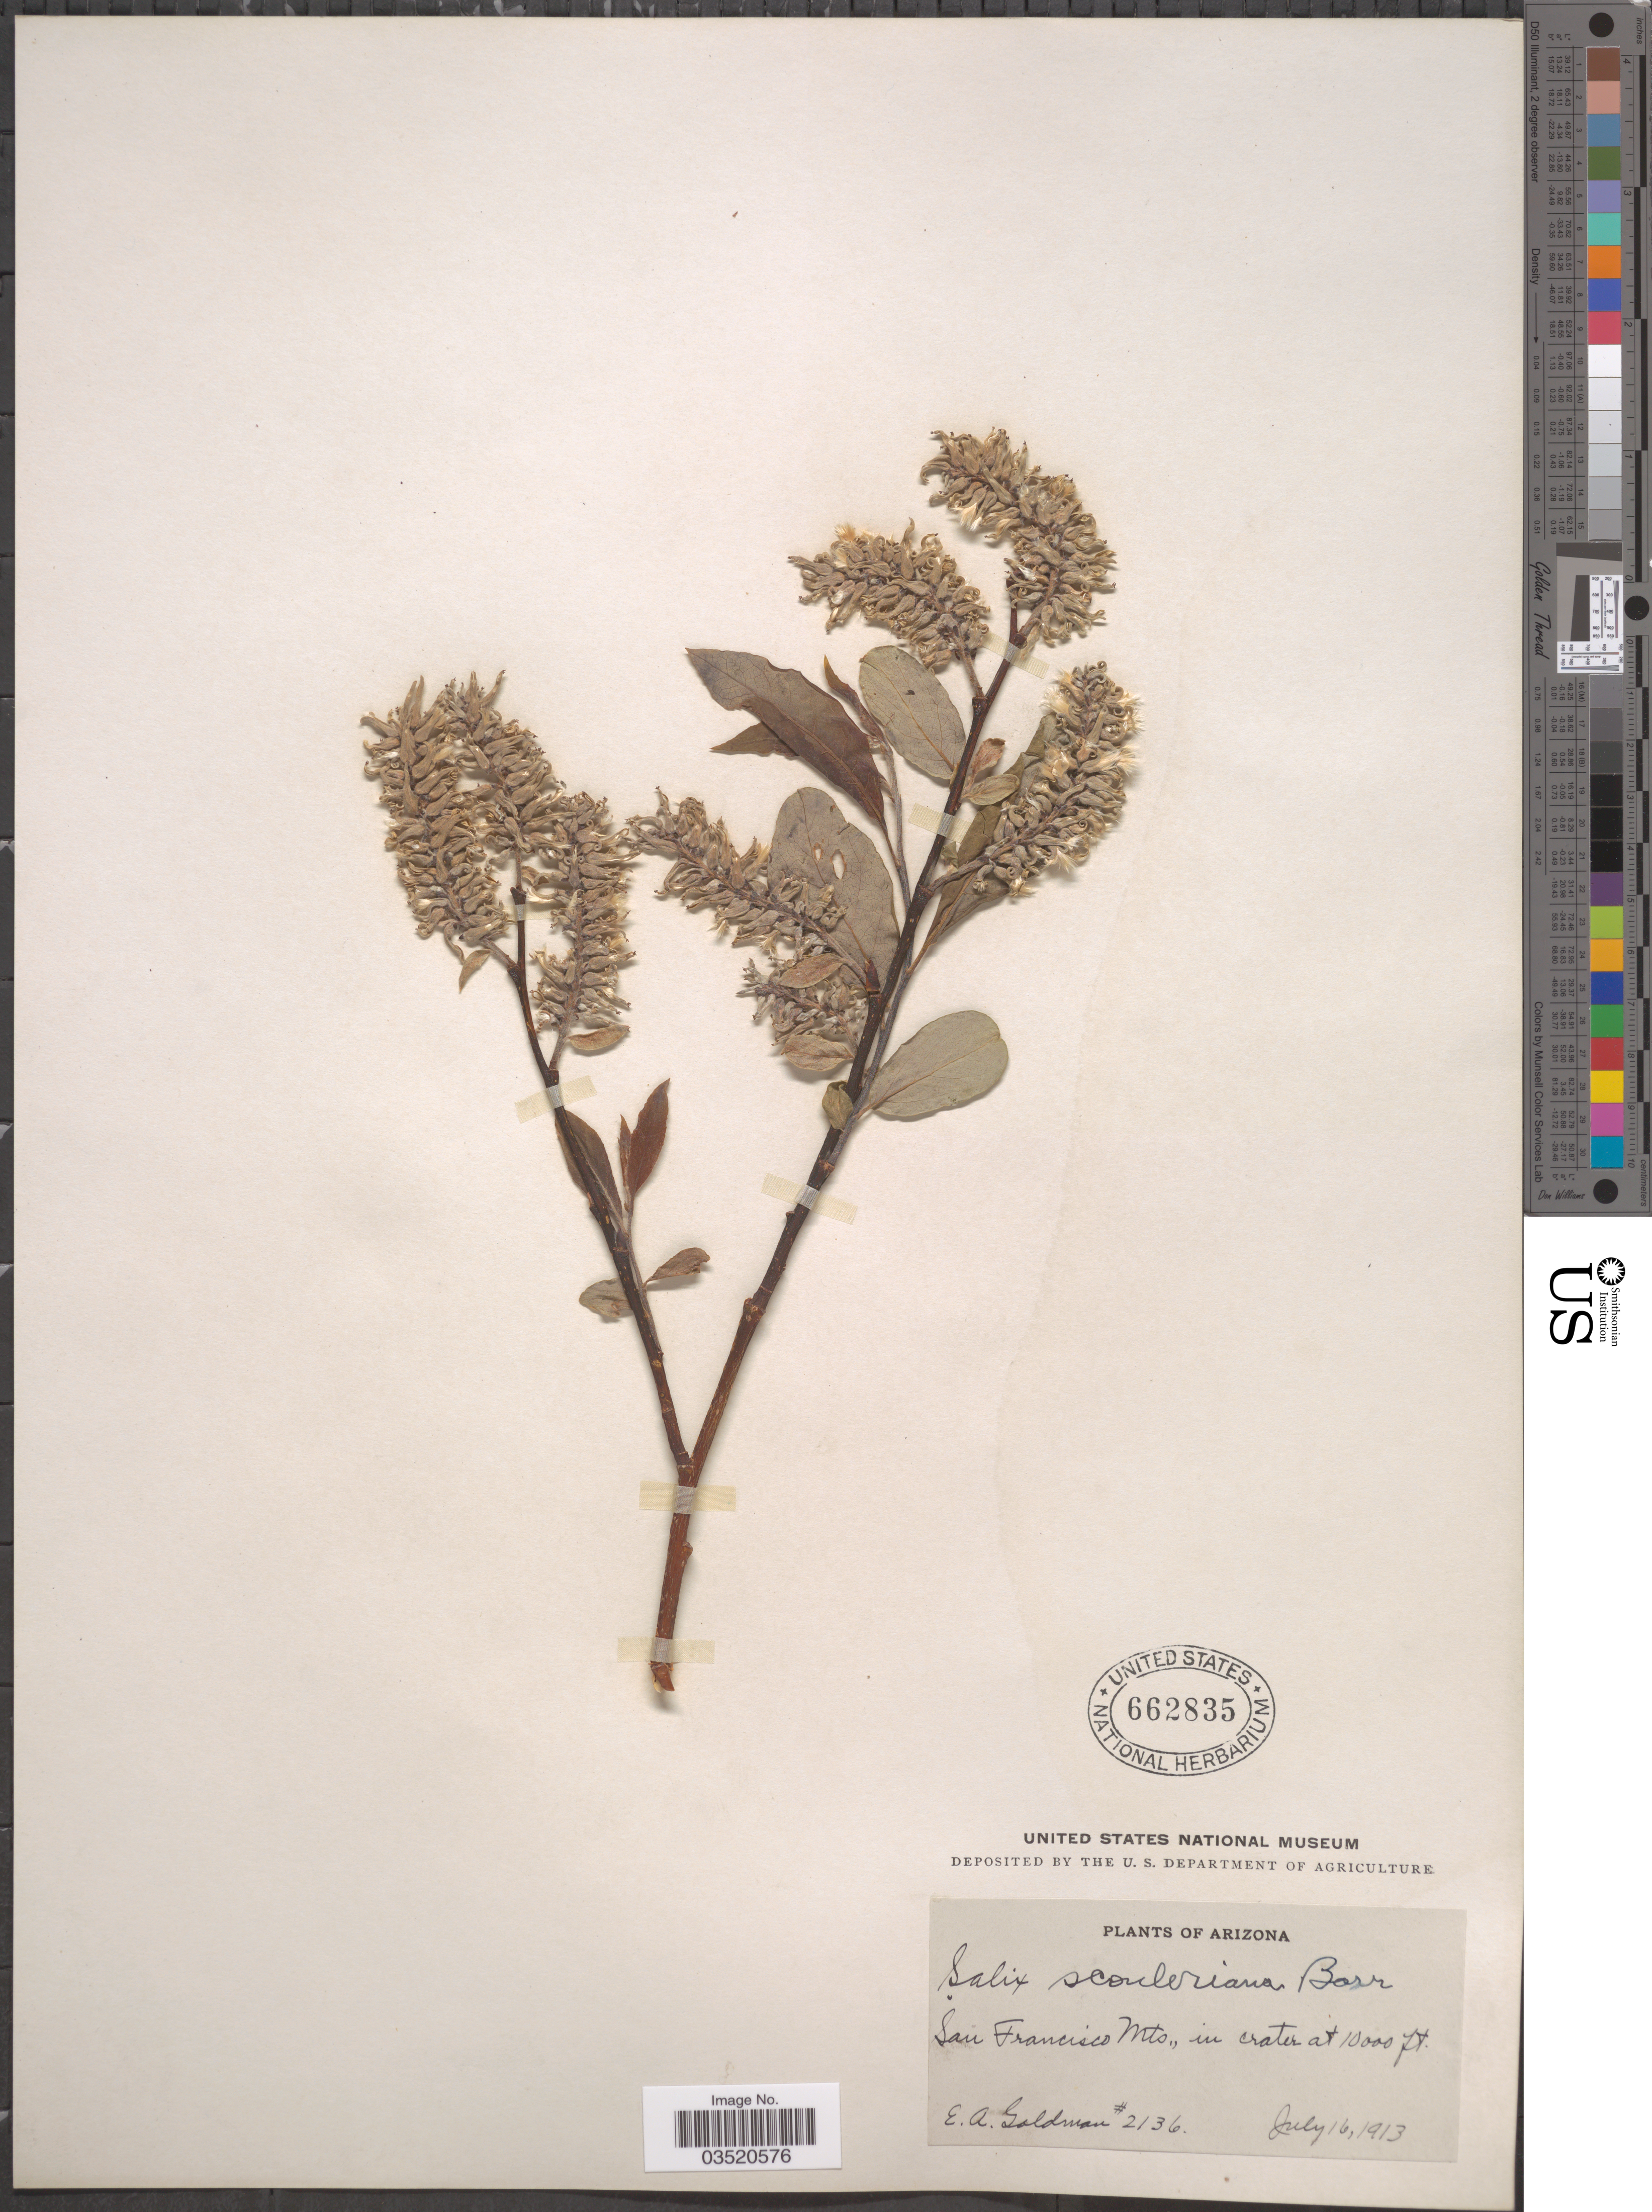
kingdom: Plantae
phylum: Tracheophyta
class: Magnoliopsida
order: Malpighiales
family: Salicaceae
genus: Salix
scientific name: Salix scouleriana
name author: Barratt ex Hook.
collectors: E. A. Goldman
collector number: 2136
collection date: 1913-07-16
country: United States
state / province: Arizona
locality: San Francisco Mts., in crater.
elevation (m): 3048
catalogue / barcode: US 662835